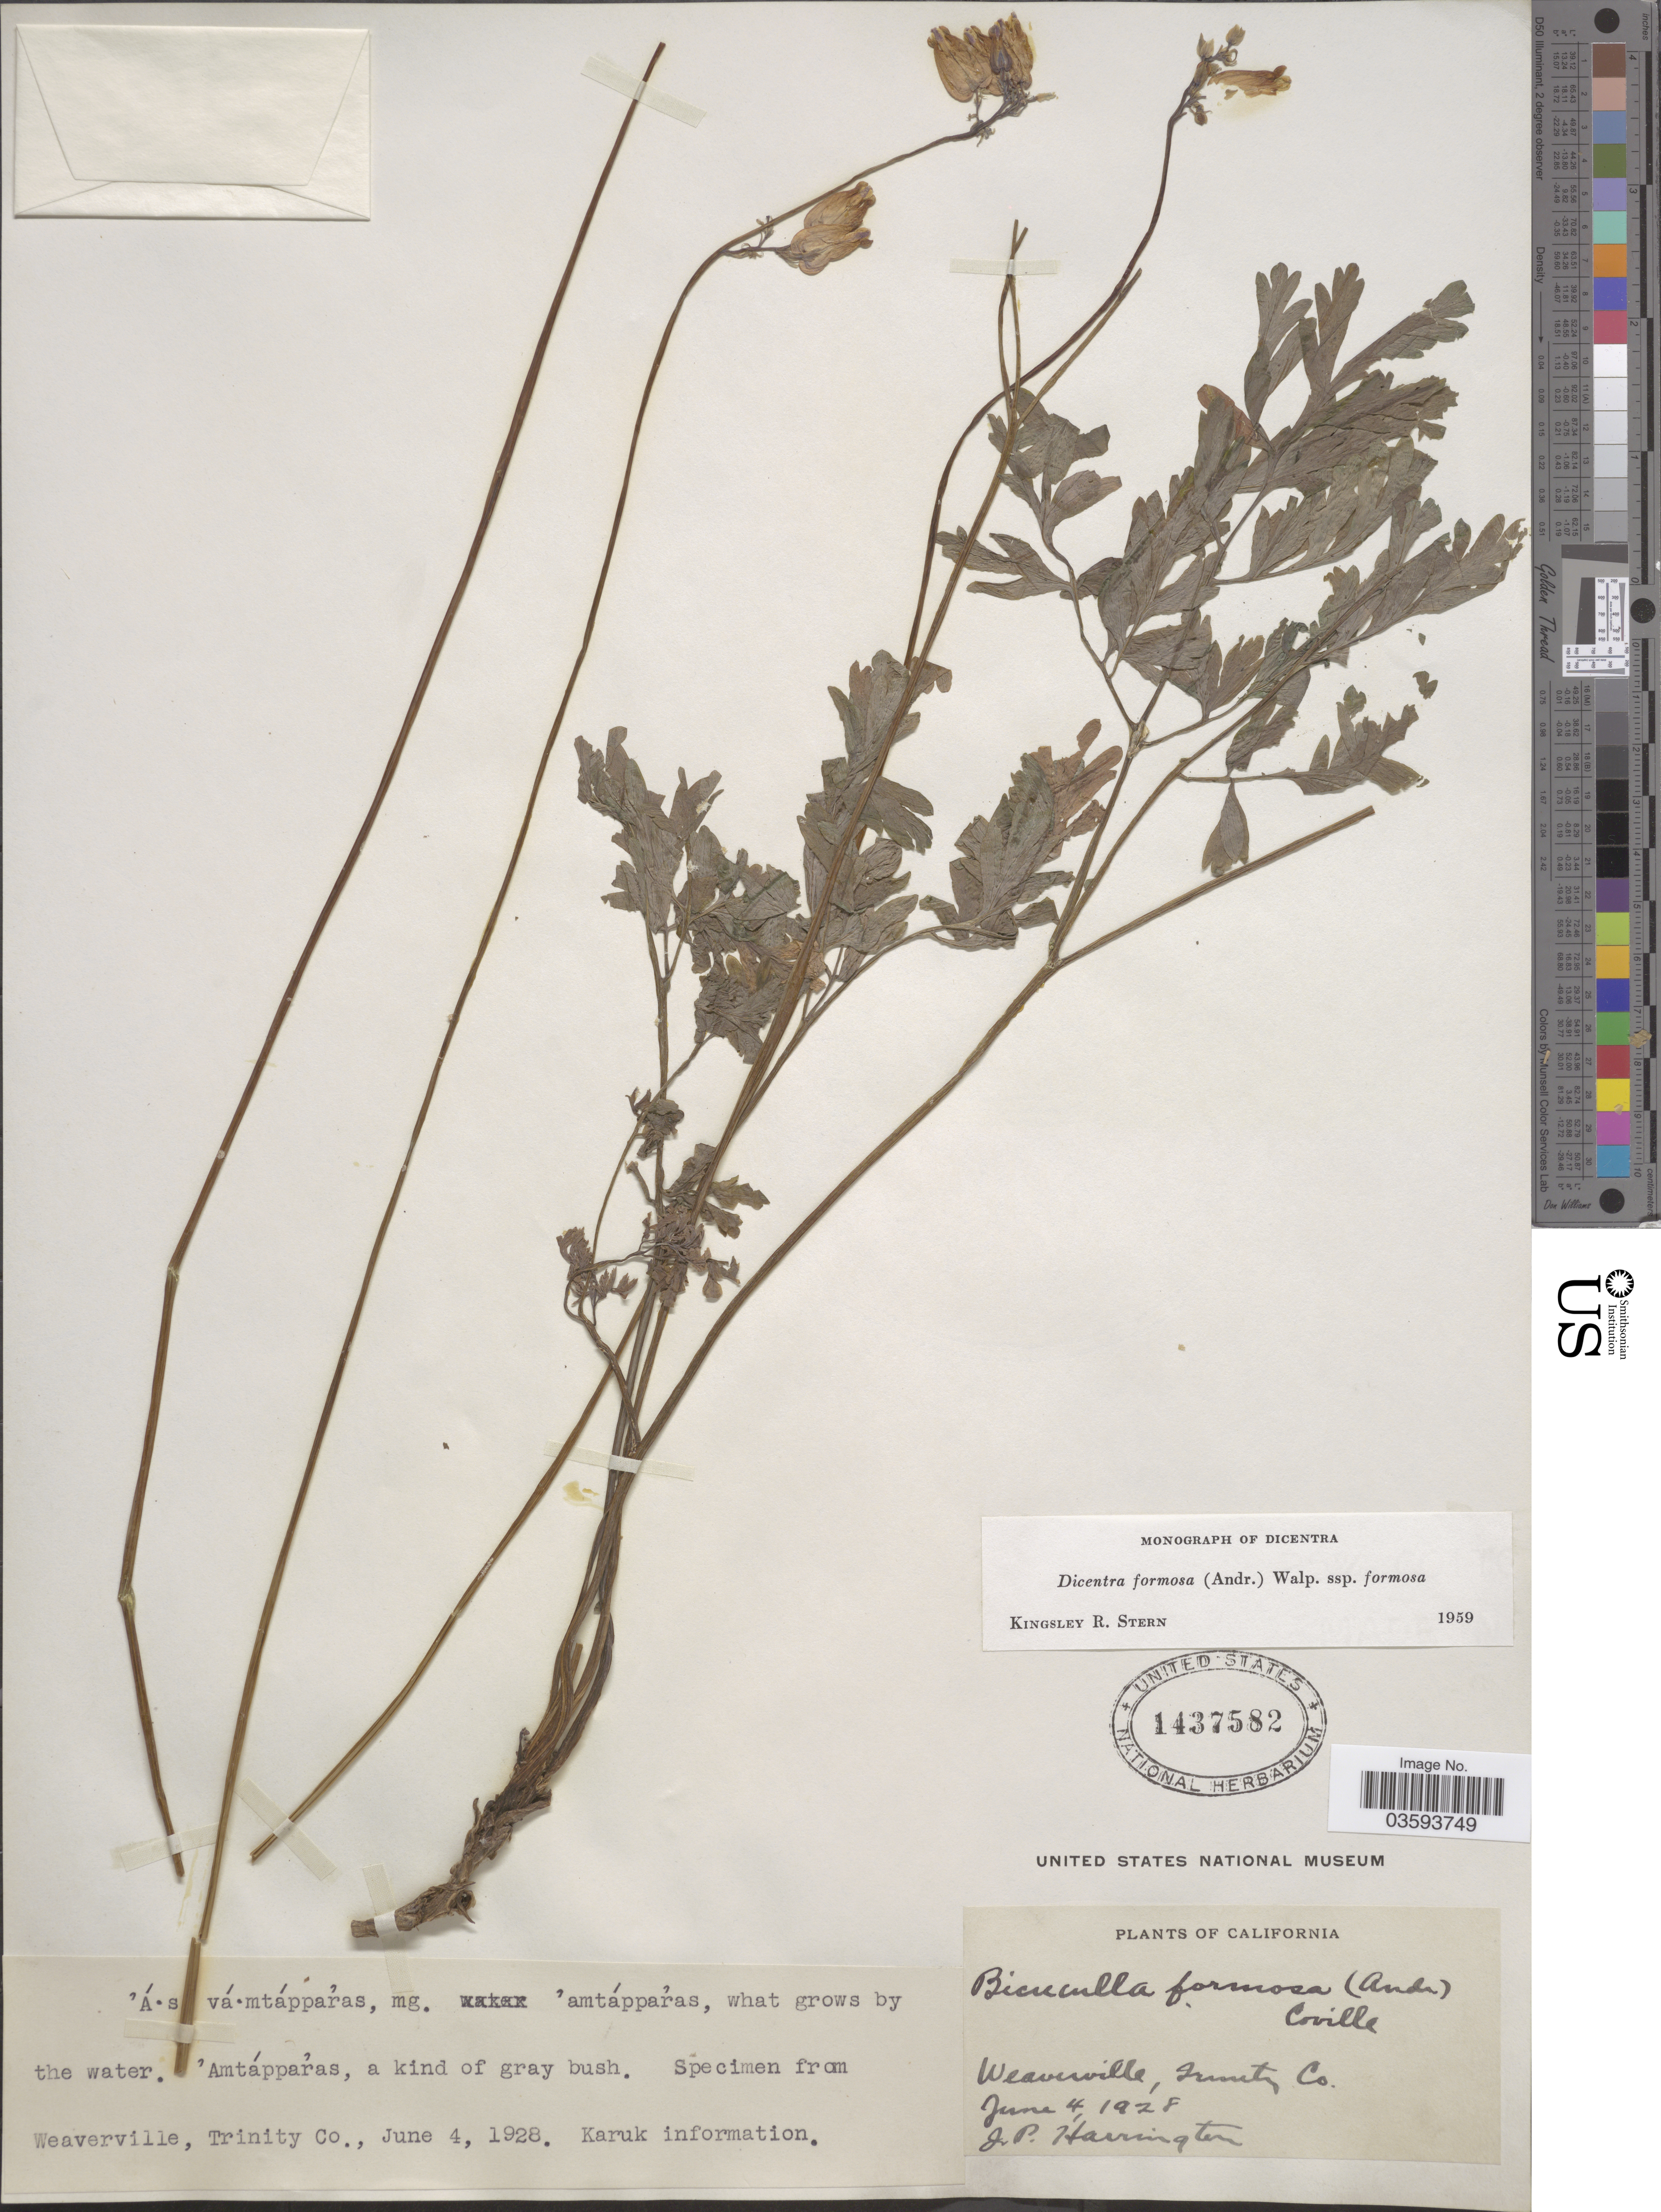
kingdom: Plantae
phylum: Tracheophyta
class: Magnoliopsida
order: Ranunculales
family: Papaveraceae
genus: Dicentra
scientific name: Dicentra formosa subsp. formosa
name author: (Haw.) Walp.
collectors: J. Harrington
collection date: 1928-06-04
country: United States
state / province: California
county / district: Trinity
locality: Weaverville, Trinity Co.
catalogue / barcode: US 1437582